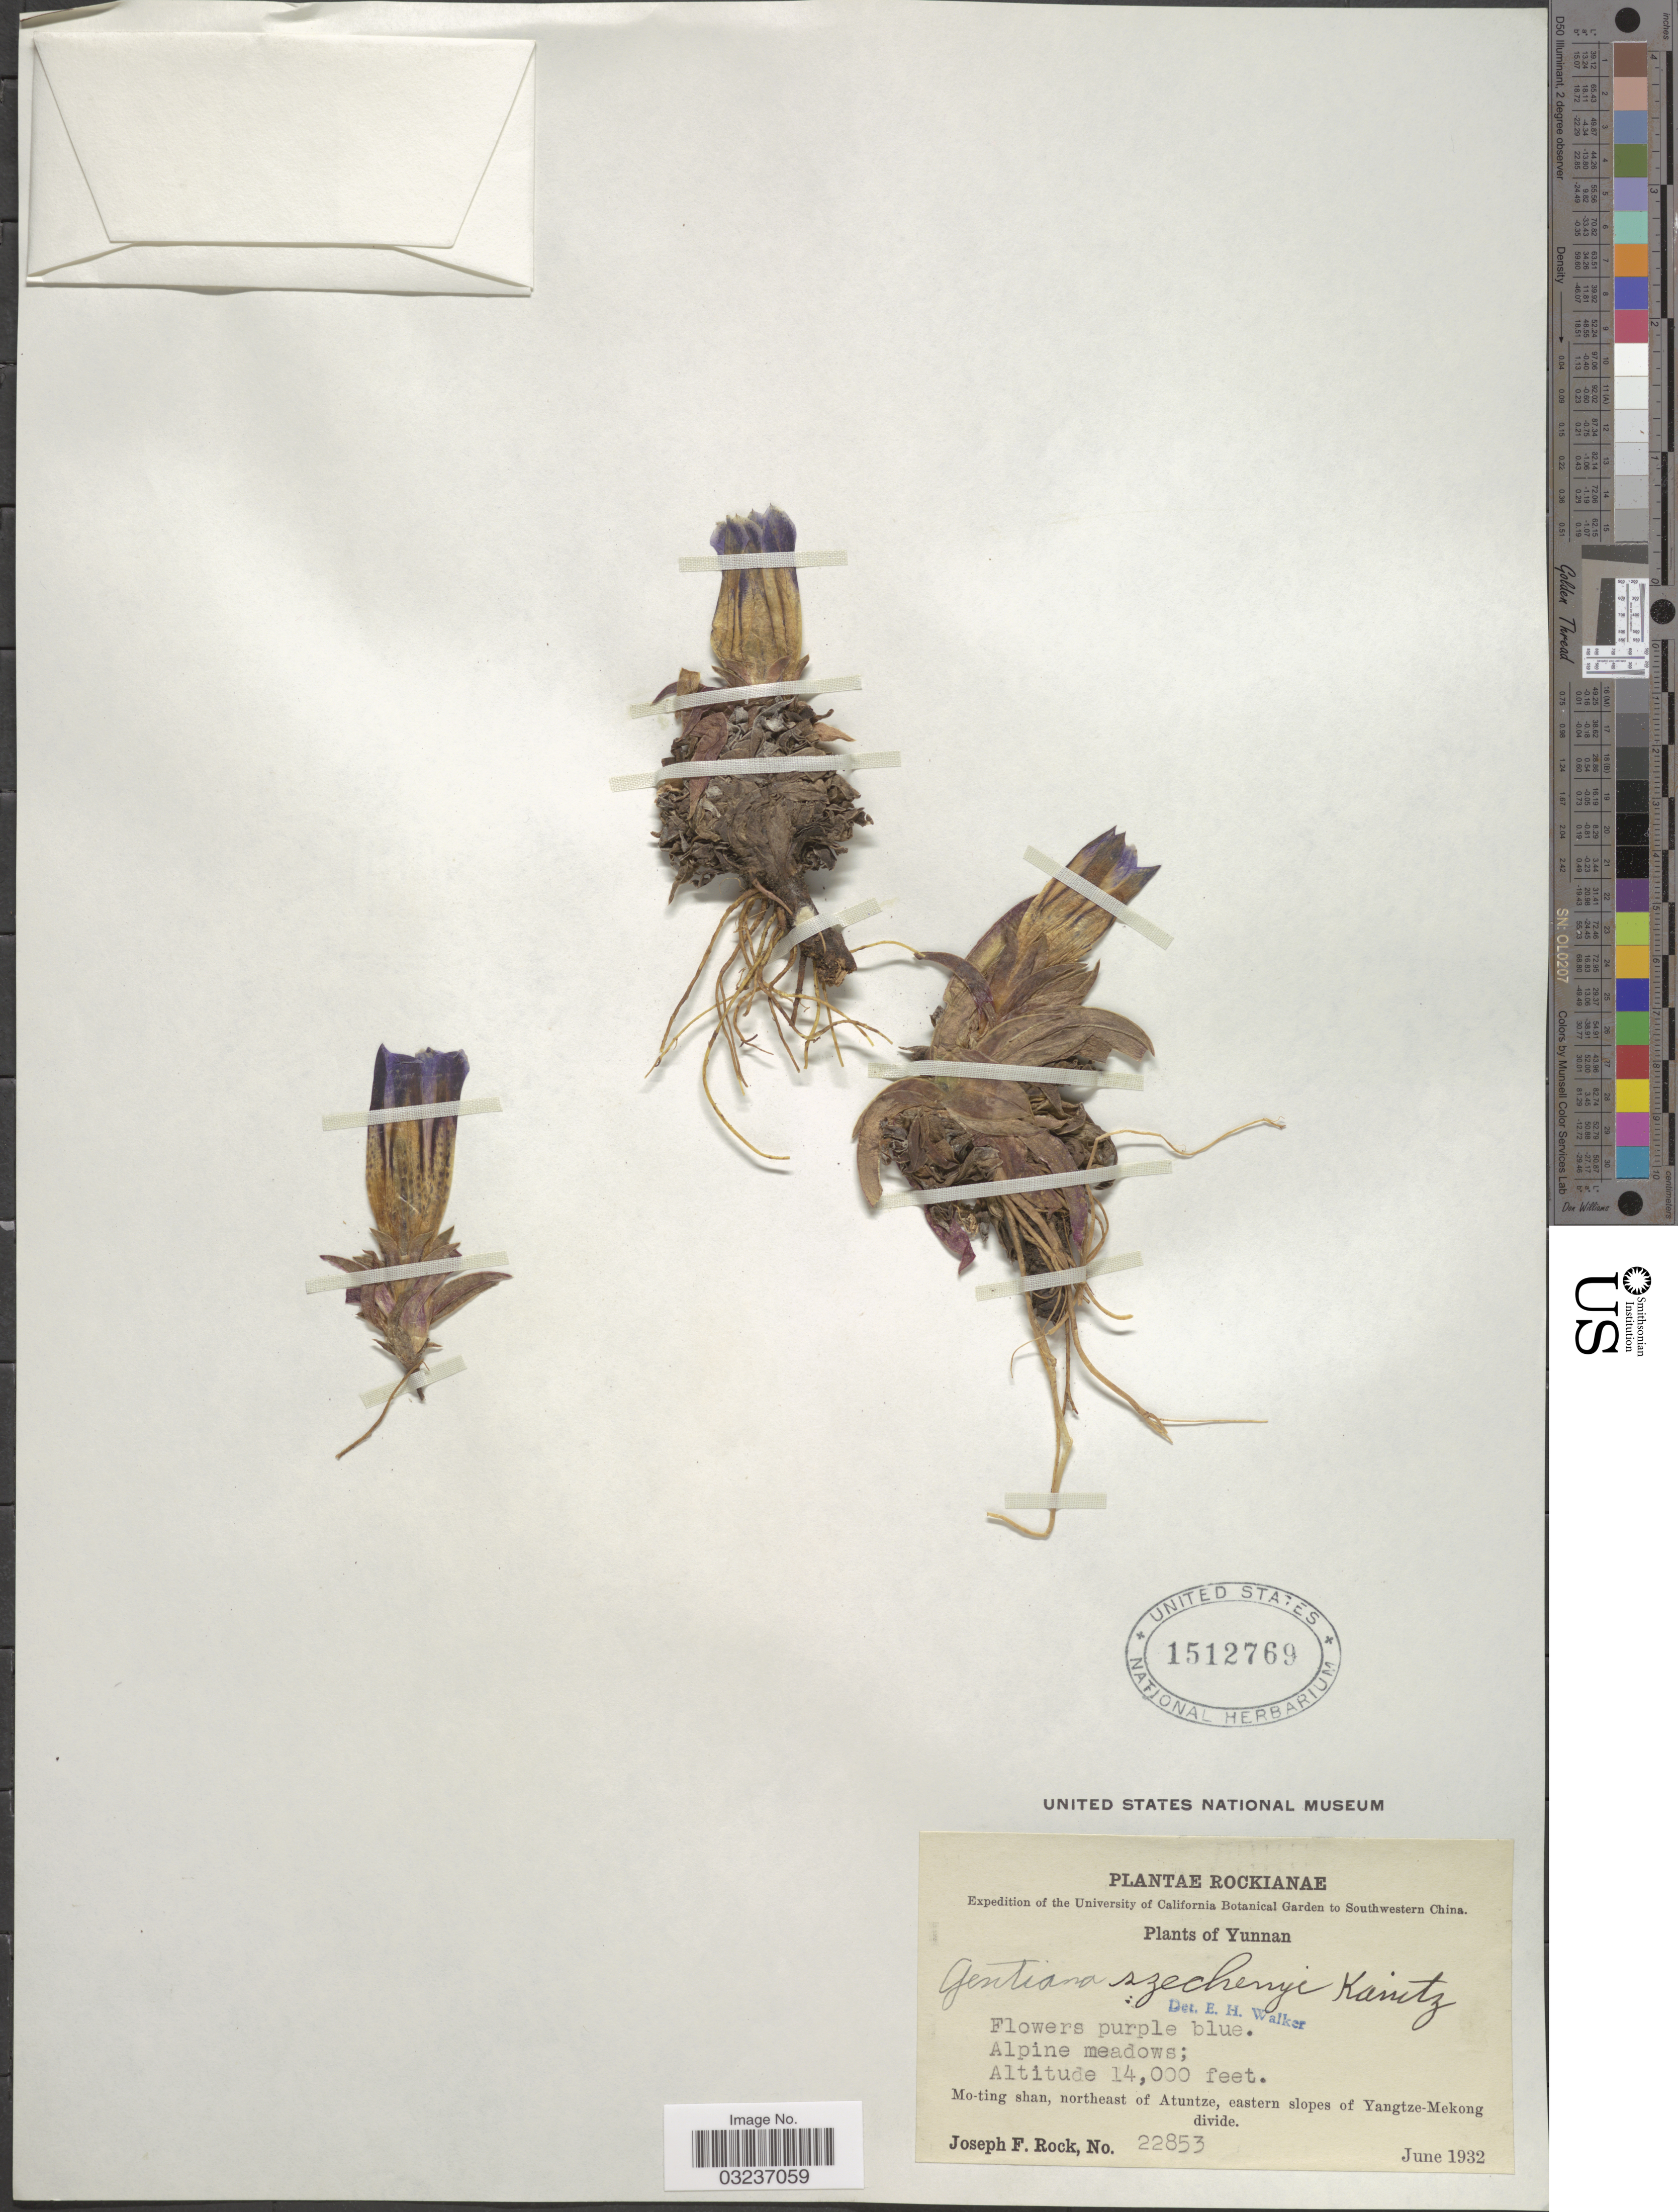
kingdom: Plantae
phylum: Tracheophyta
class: Magnoliopsida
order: Gentianales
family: Gentianaceae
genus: Gentiana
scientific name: Gentiana szechenyii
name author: Kanitz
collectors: J. F. Rock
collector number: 22853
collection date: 1932-06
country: China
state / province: Yunnan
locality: Southwestern China, Mo-ting shan, northeast of Atuntze, eastern slopes of Yangtze-Mekong divide.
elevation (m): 4267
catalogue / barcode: US 1512769